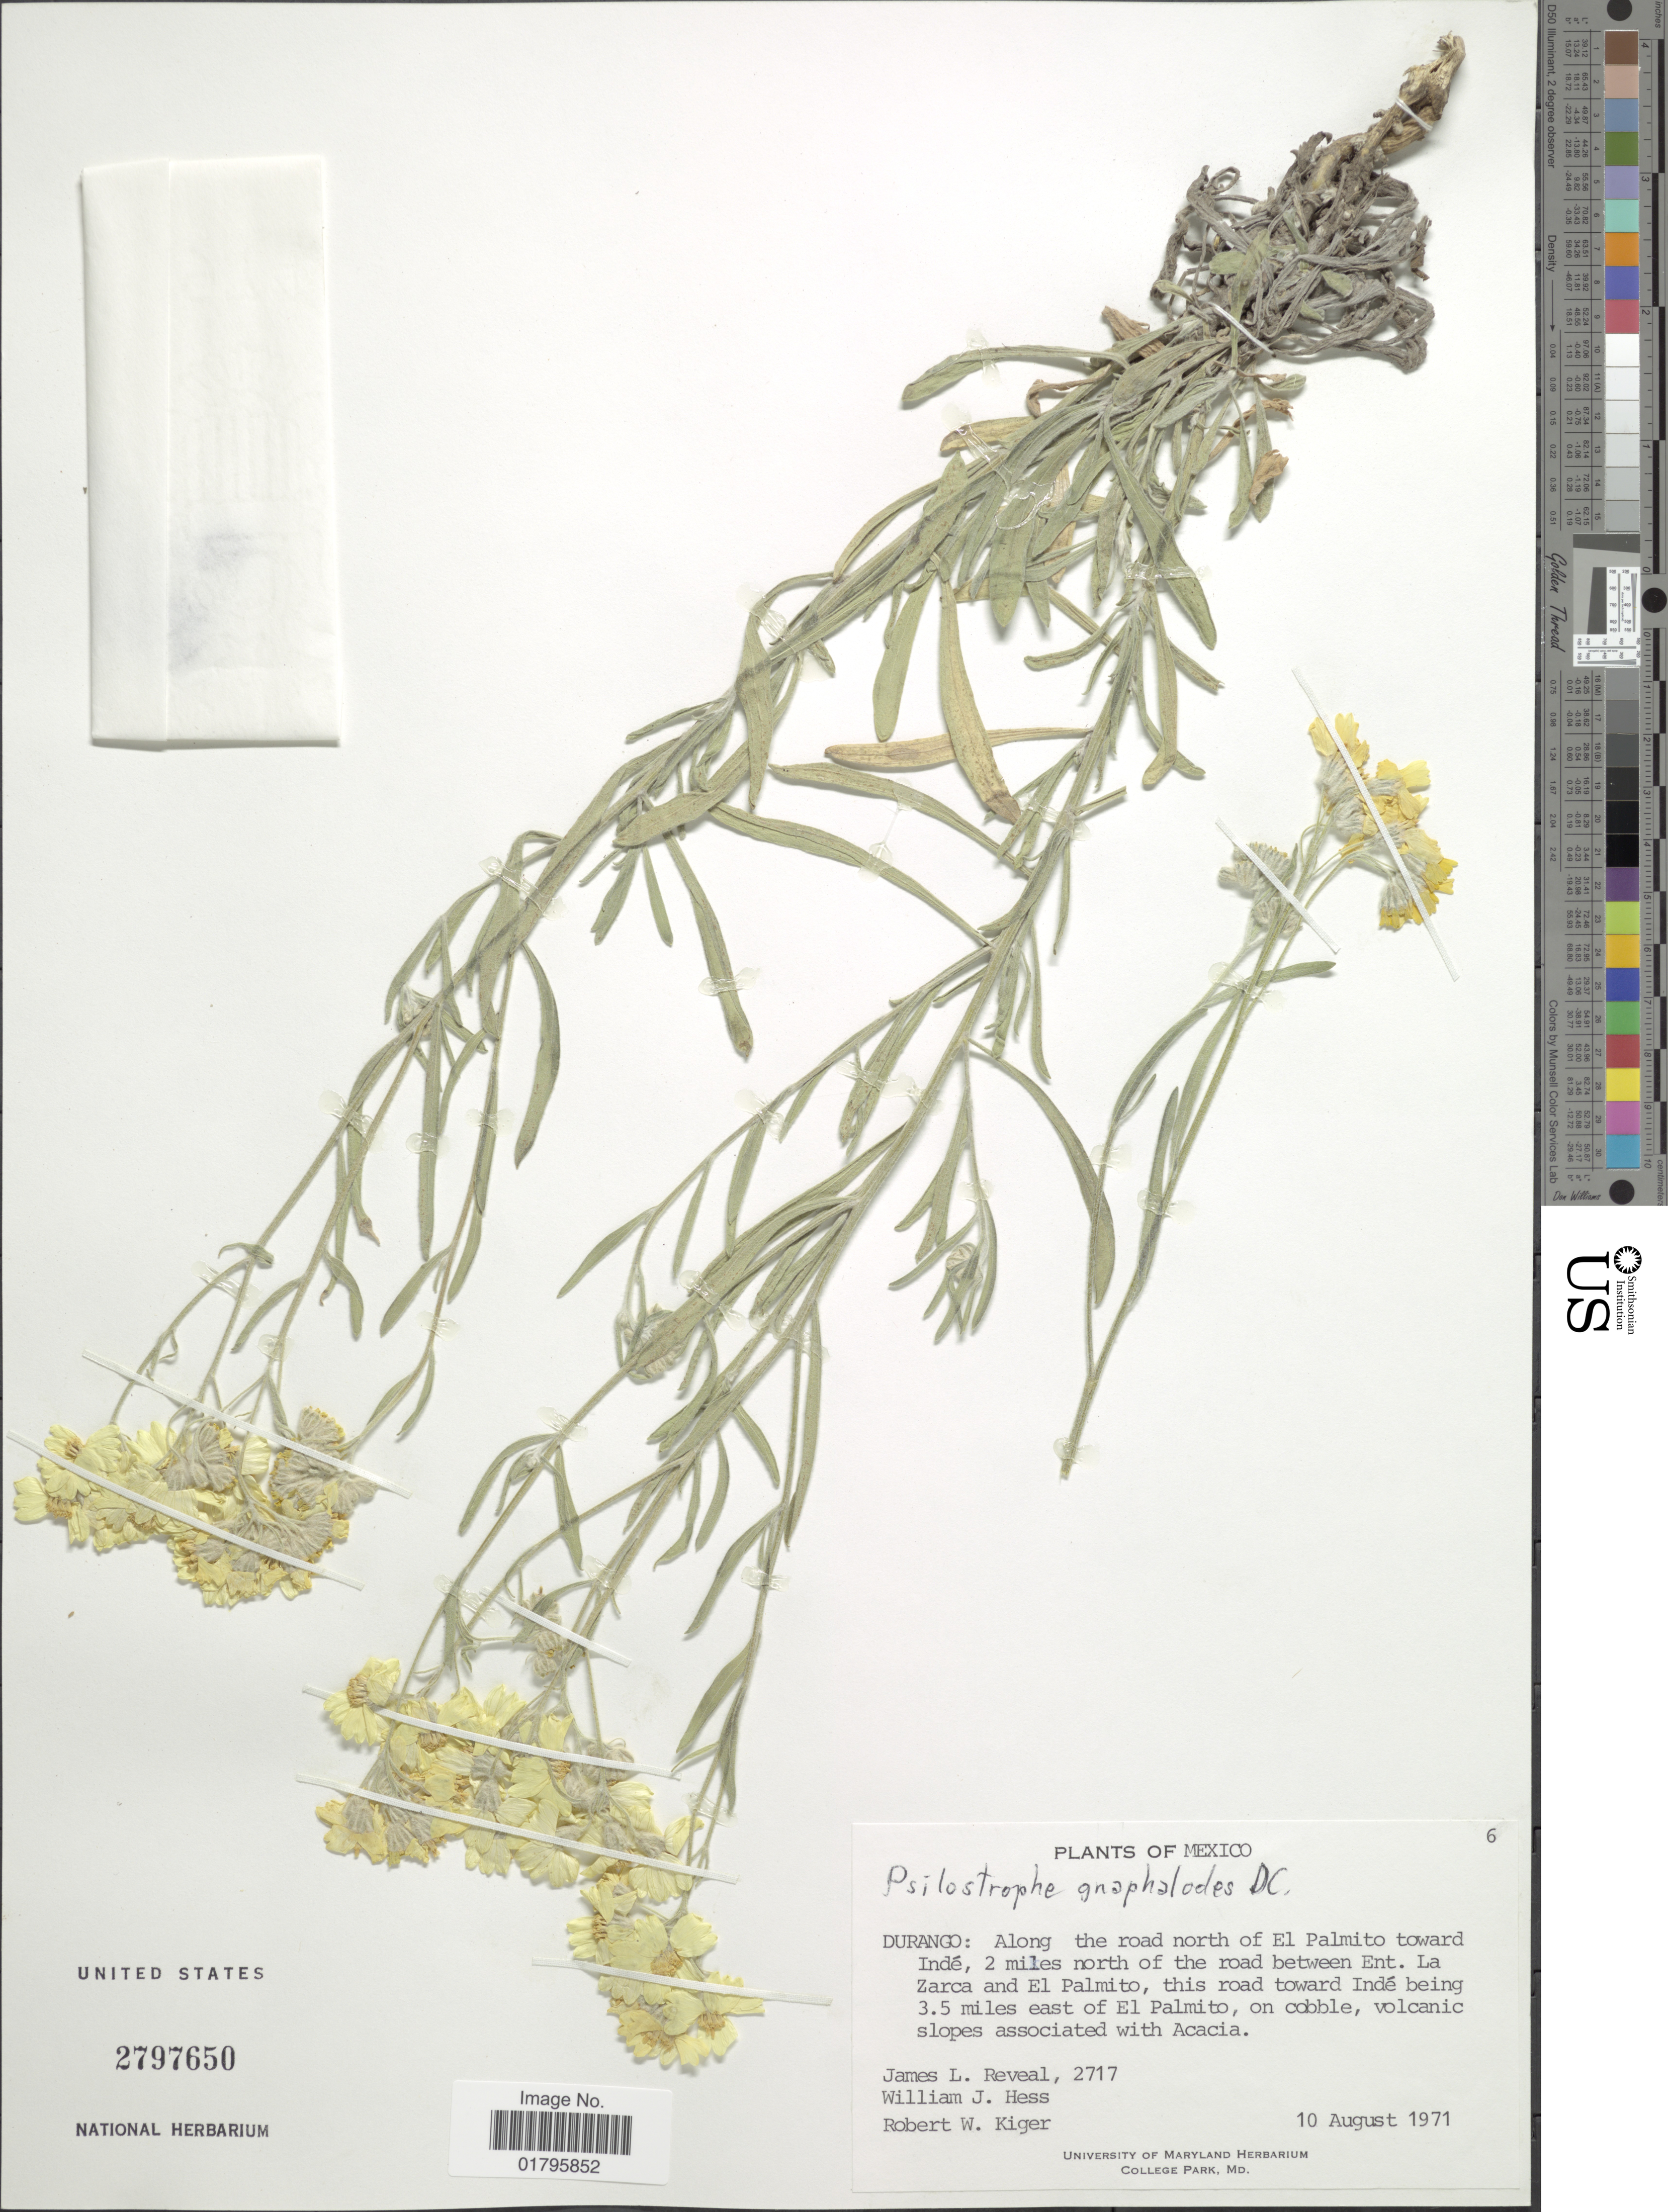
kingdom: Plantae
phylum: Tracheophyta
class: Magnoliopsida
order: Asterales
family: Asteraceae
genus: Psilostrophe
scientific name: Psilostrophe gnaphaloides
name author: DC.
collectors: J. L. Reveal, W. Hess & R. Kiger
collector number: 2717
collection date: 1971-08-10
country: Mexico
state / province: Durango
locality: Durango: Along the road north of El Palmito toward Inde, 3 miles north of the road between Ent. La Zarca and El Palmito, this road toward Inde being 3.5 miles east of El Palmito, on cobble, Volcanic slopes associated with Acacia.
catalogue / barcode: US 2797650